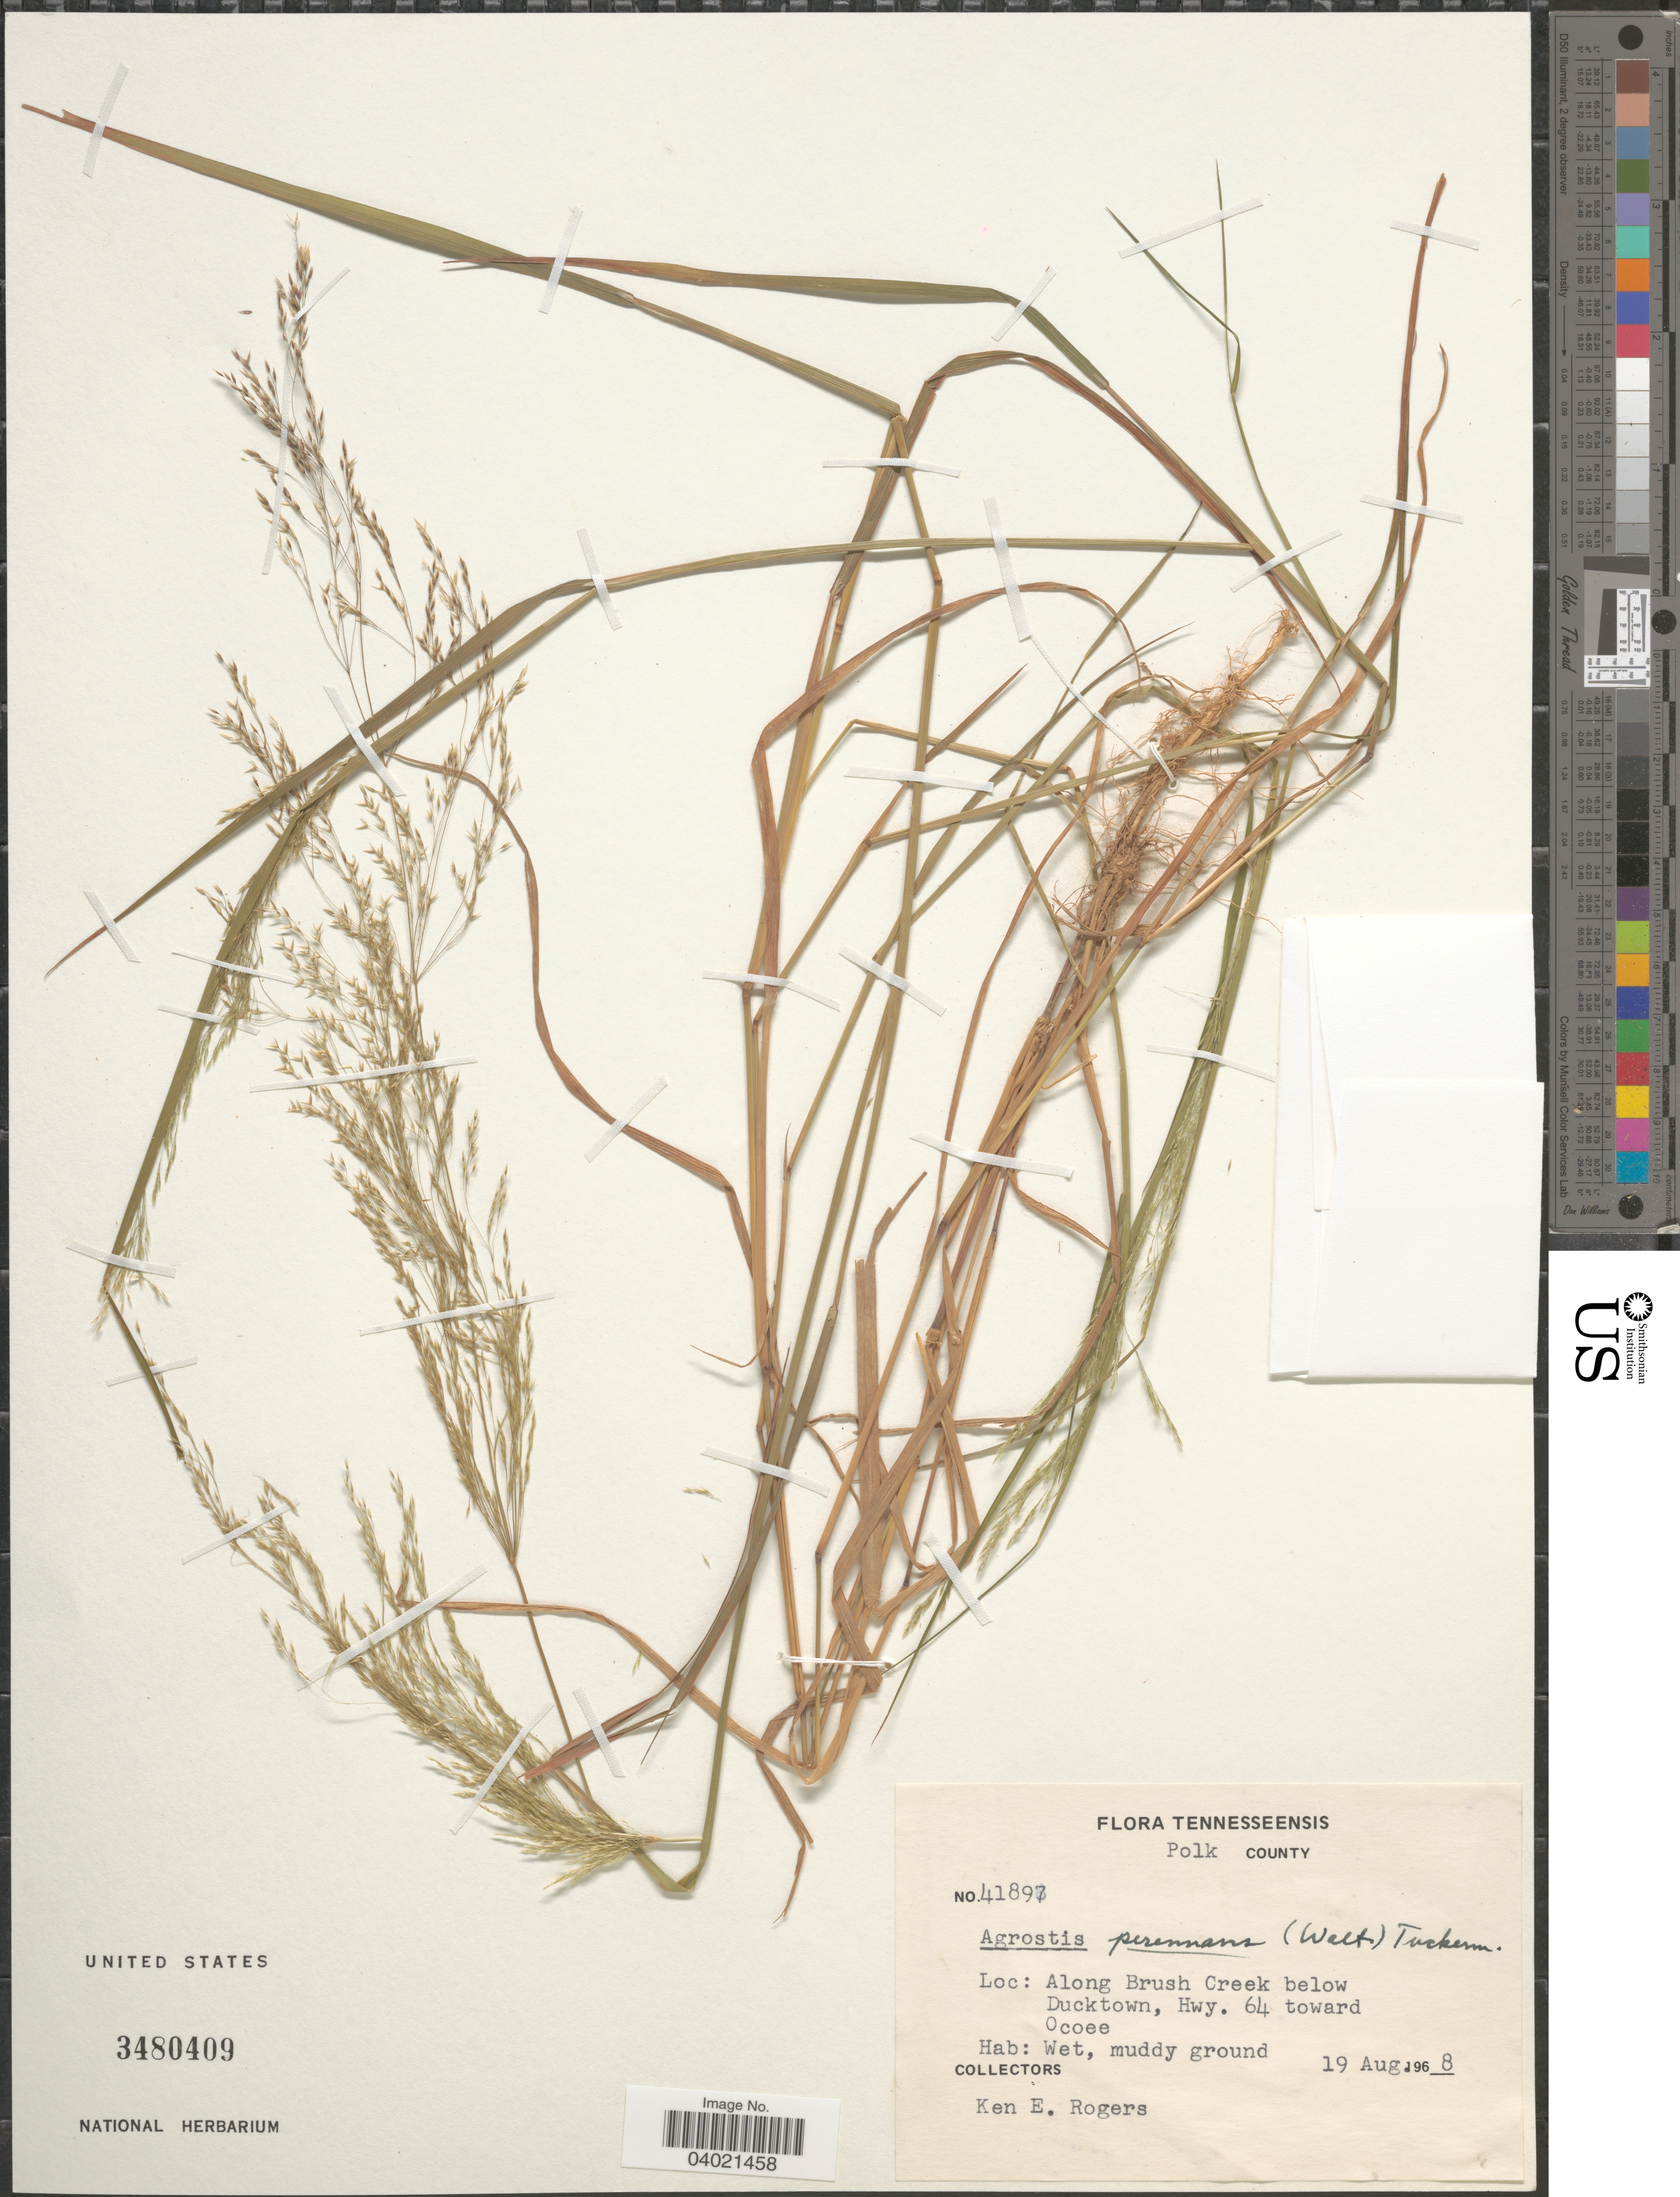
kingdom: Plantae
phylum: Tracheophyta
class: Liliopsida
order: Poales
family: Poaceae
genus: Agrostis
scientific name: Agrostis perennans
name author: (Walter) Tuck.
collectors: K. Rogers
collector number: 41897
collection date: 1968-08-19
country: United States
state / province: Tennessee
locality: Polk County. Along Brush Creek below Ducktown, Hwy. 64 toward Ocoee.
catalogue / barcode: US 3480409